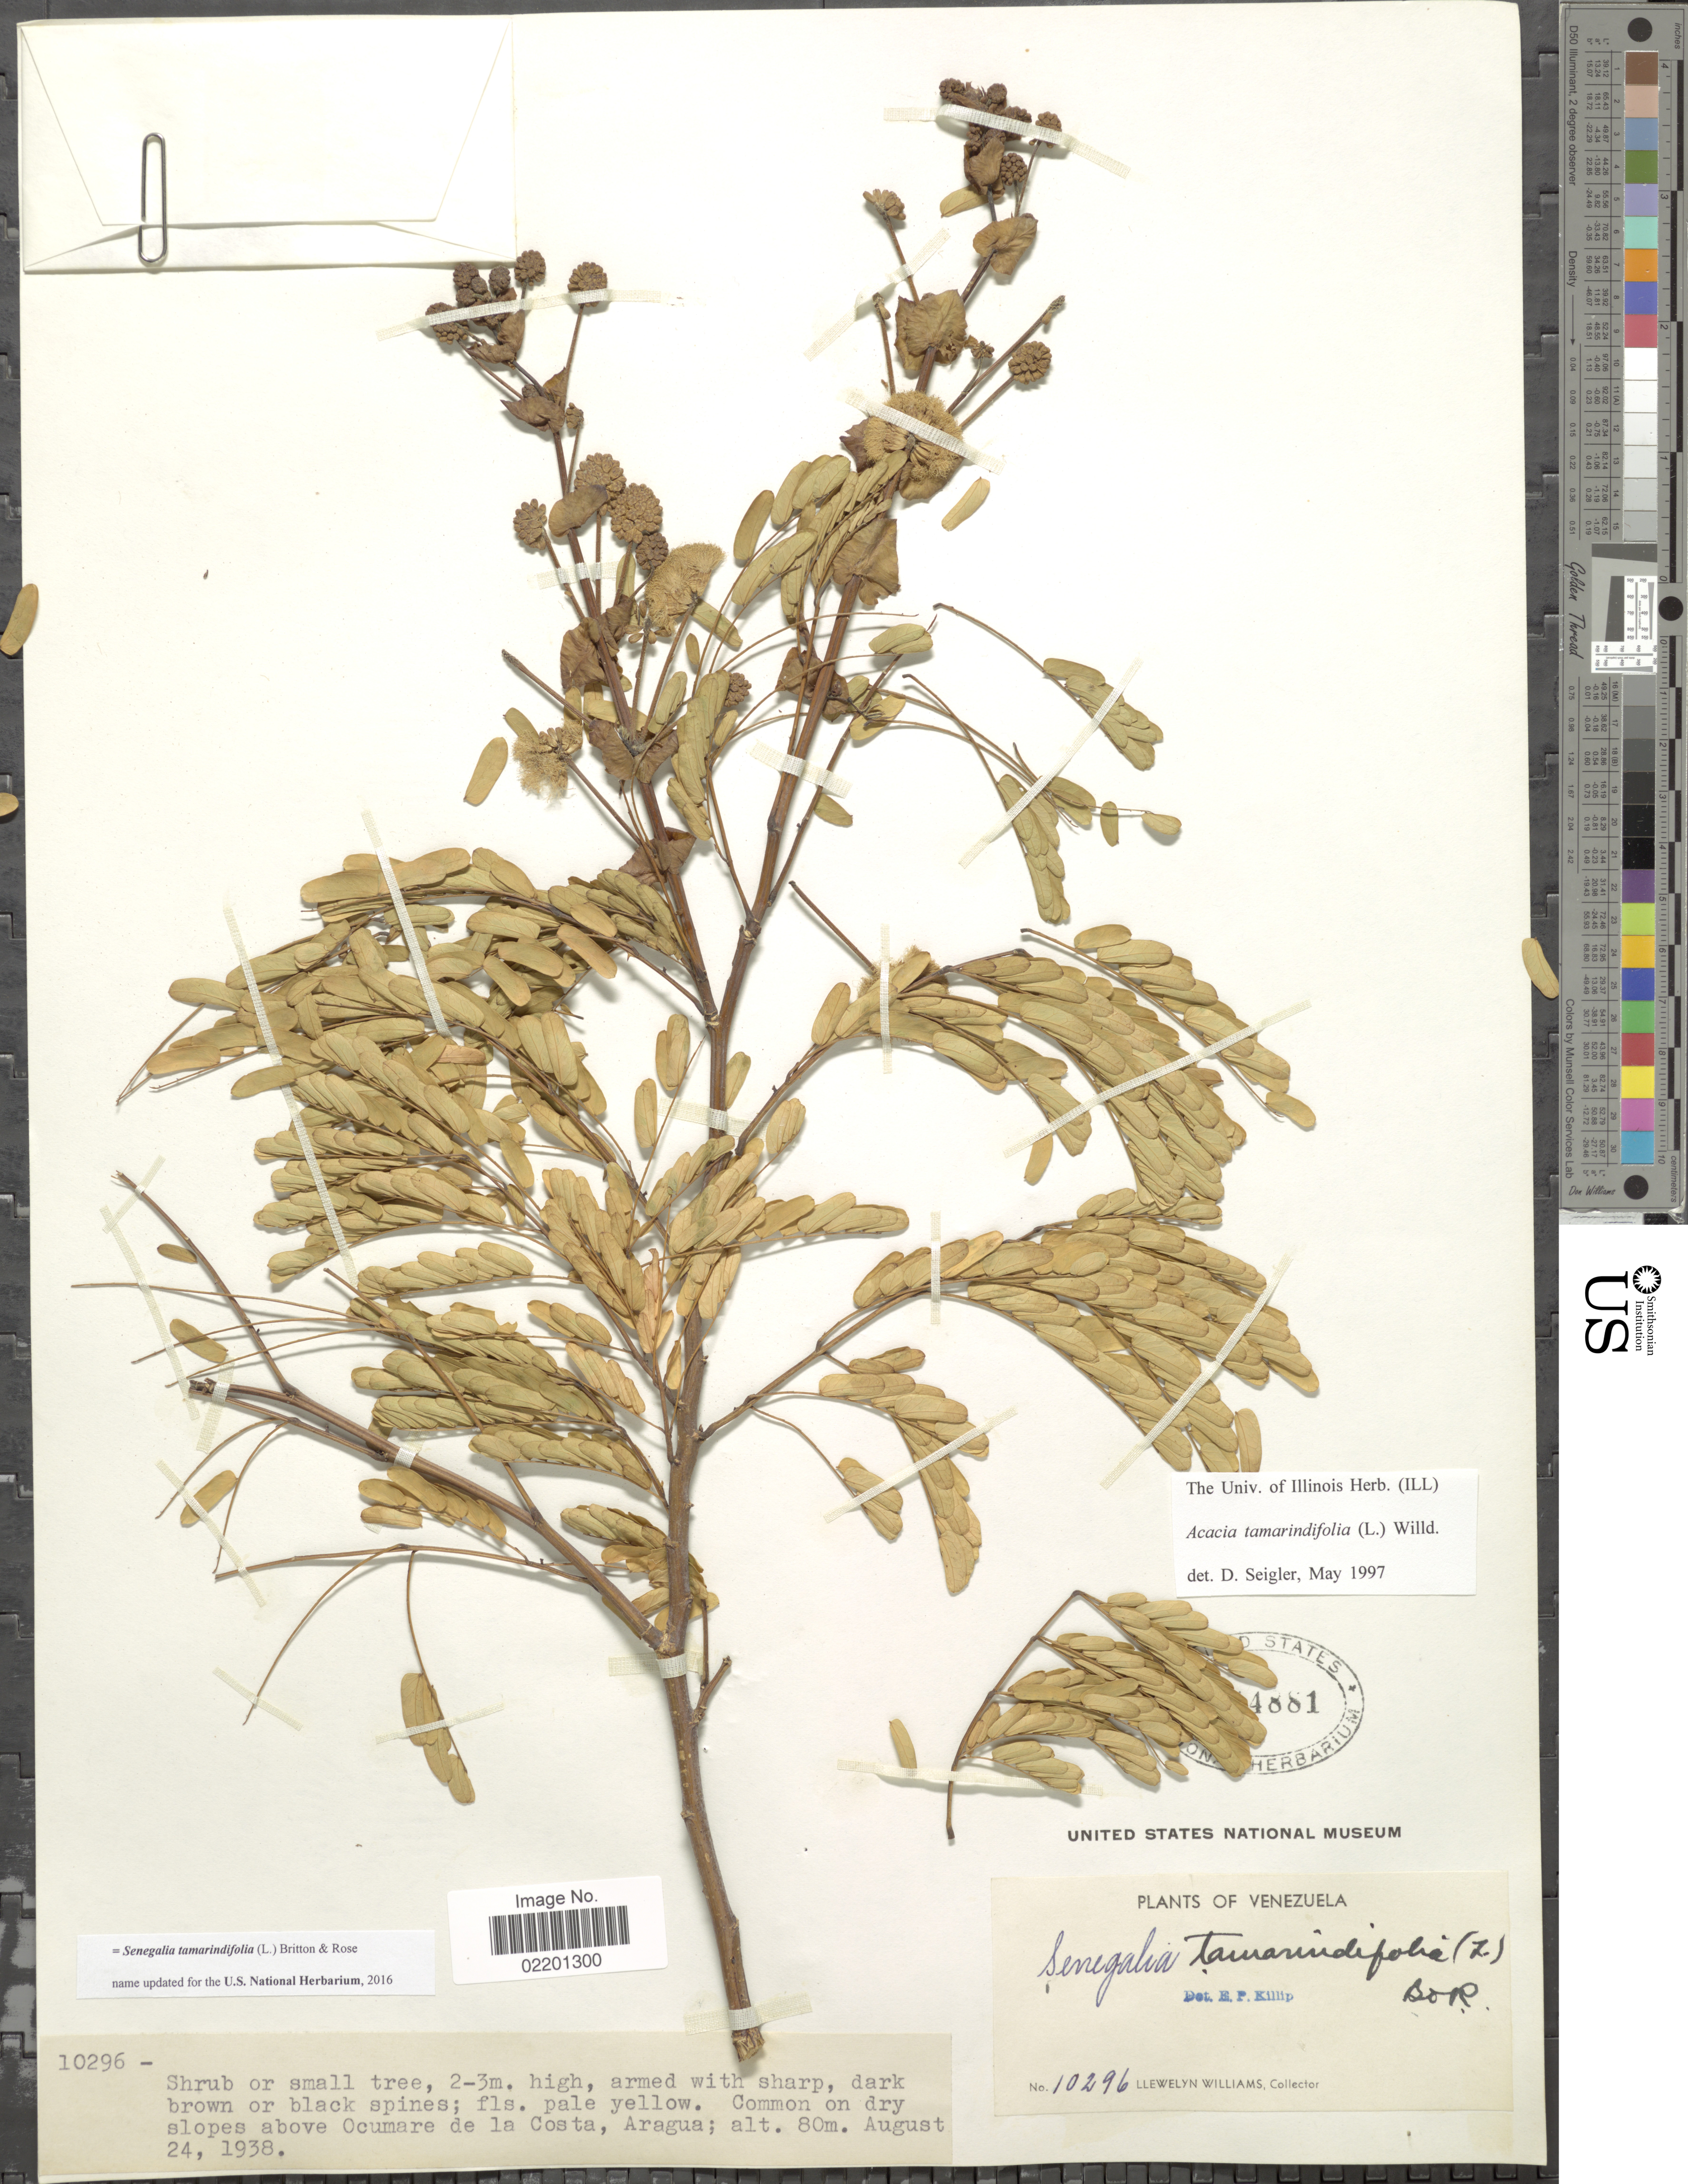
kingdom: Plantae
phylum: Tracheophyta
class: Magnoliopsida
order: Fabales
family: Fabaceae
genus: Senegalia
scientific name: Senegalia tamarindifolia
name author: (L.) Britton & Rose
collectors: Ll. Williams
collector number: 10296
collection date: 1938-08-24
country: Venezuela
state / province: Aragua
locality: Common on dry slopes above Ocumare de la Costa, Aragua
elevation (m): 80